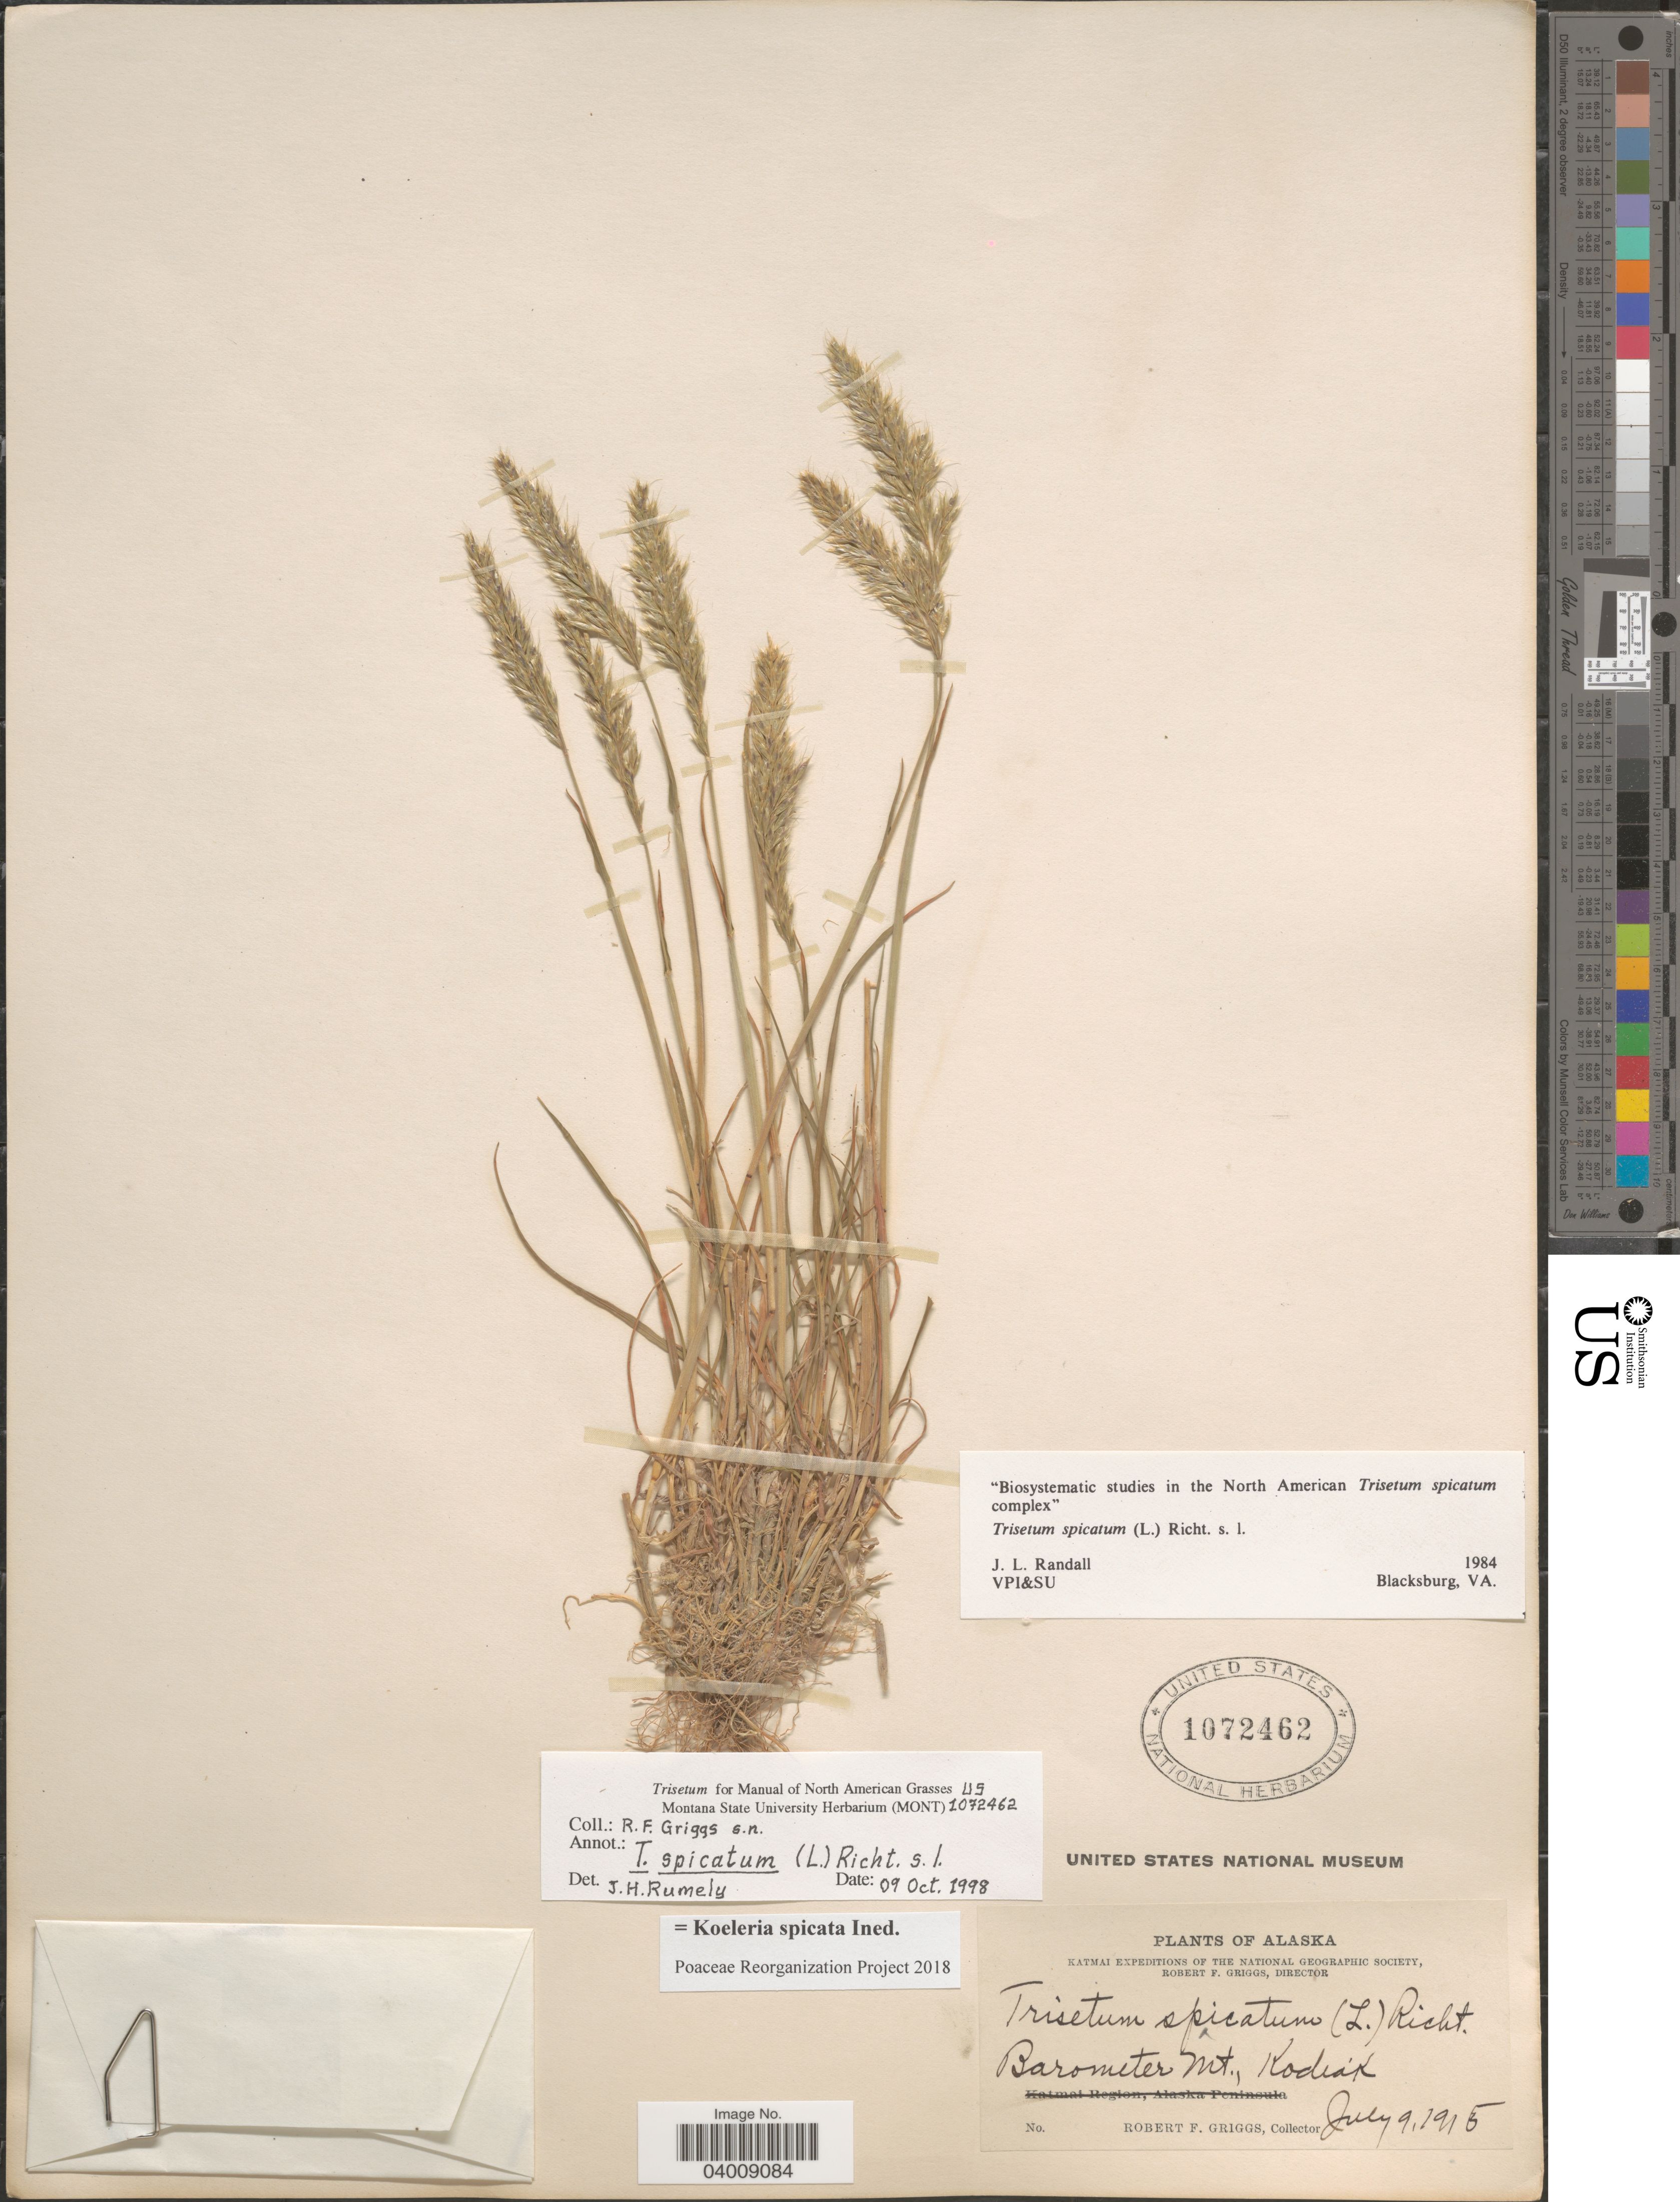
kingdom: Plantae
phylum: Tracheophyta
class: Liliopsida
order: Poales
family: Poaceae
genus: Koeleria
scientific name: Koeleria spicata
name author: (L.) Barberá et al.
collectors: R. F. Griggs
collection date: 1915-07-09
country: United States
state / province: Alaska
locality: Barometer Mt., Kodiak.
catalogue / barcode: US 1072462